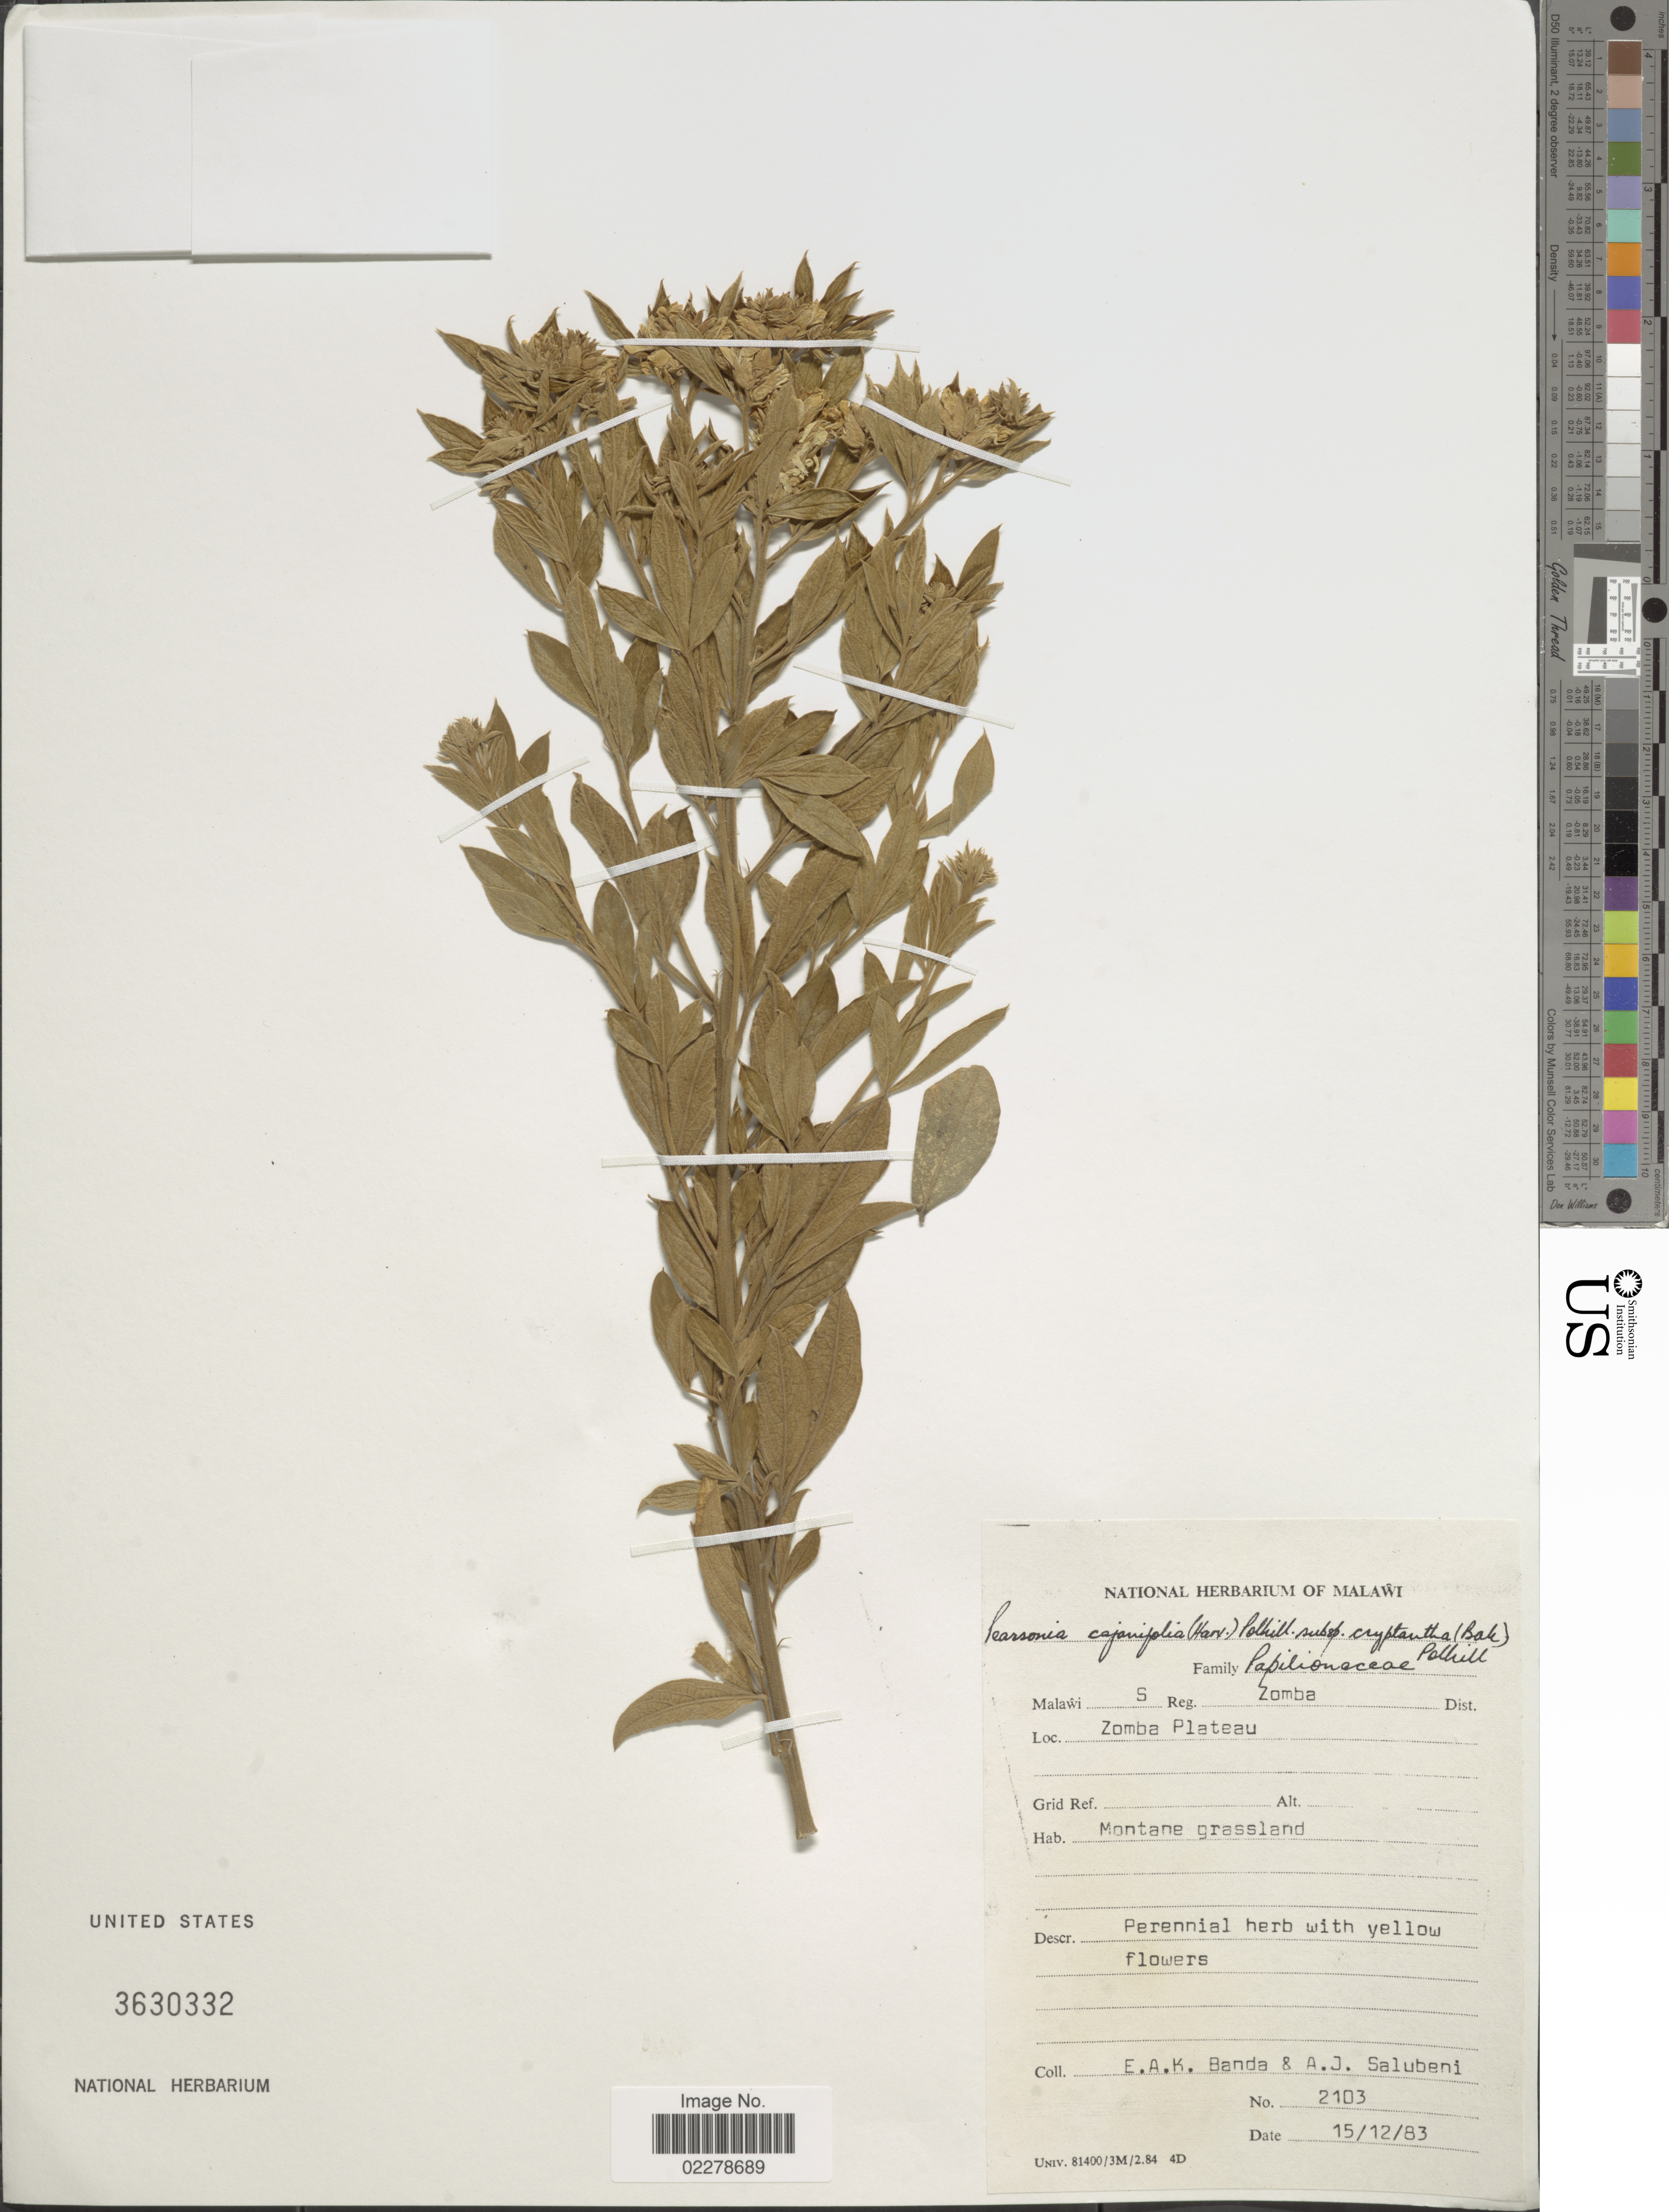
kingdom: Plantae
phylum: Tracheophyta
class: Magnoliopsida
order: Fabales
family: Fabaceae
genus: Pearsonia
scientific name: Pearsonia cajanifolia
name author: (Harv.) Polhill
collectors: E. Banda & A. J. Salubeni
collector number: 2103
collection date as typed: Transcribed d/m/y: 15/12/83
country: Malawi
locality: S. Reg. Zomba Dist.. Zomba Plateau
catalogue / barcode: US 3630332